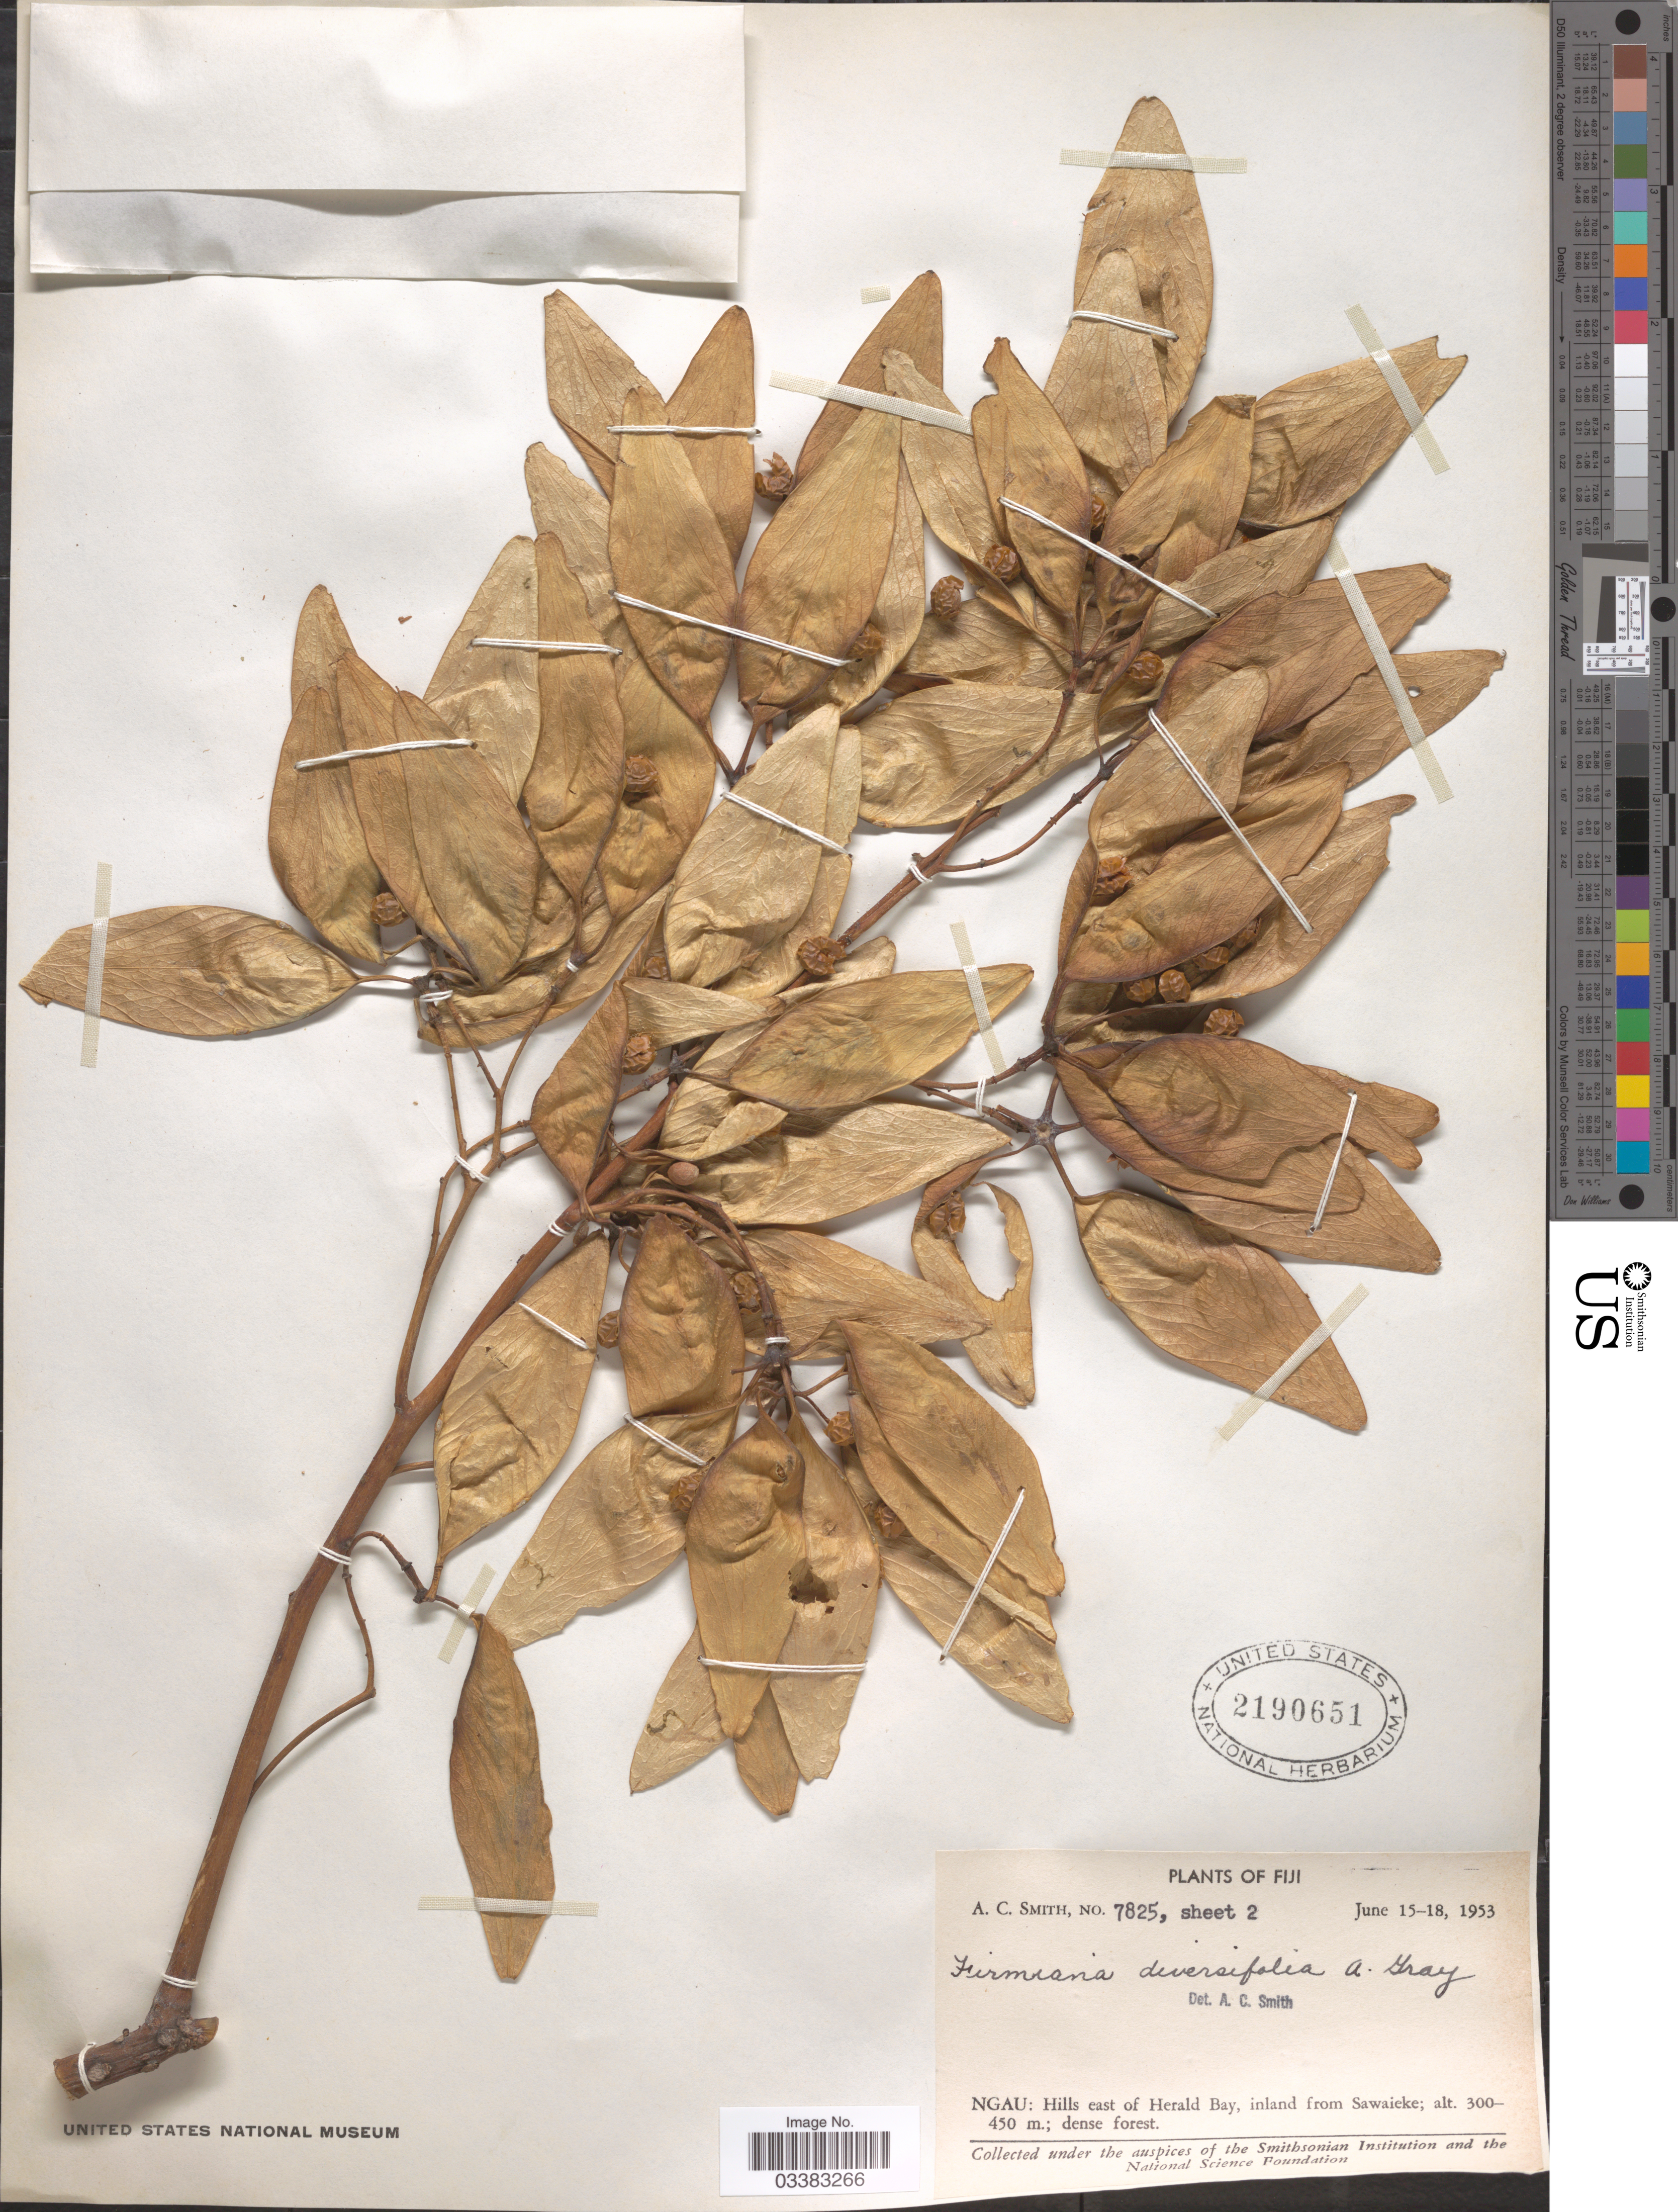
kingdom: Plantae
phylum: Tracheophyta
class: Magnoliopsida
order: Malvales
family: Malvaceae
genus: Firmiana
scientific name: Firmiana diversifolia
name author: A. Gray in Wilkes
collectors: A. C. Smith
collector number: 7825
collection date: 1953-06-15/1953-06-18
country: Fiji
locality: Ngau: Hills east of Herald Bay, inland from Sawaieke.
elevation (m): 300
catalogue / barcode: US 2190651